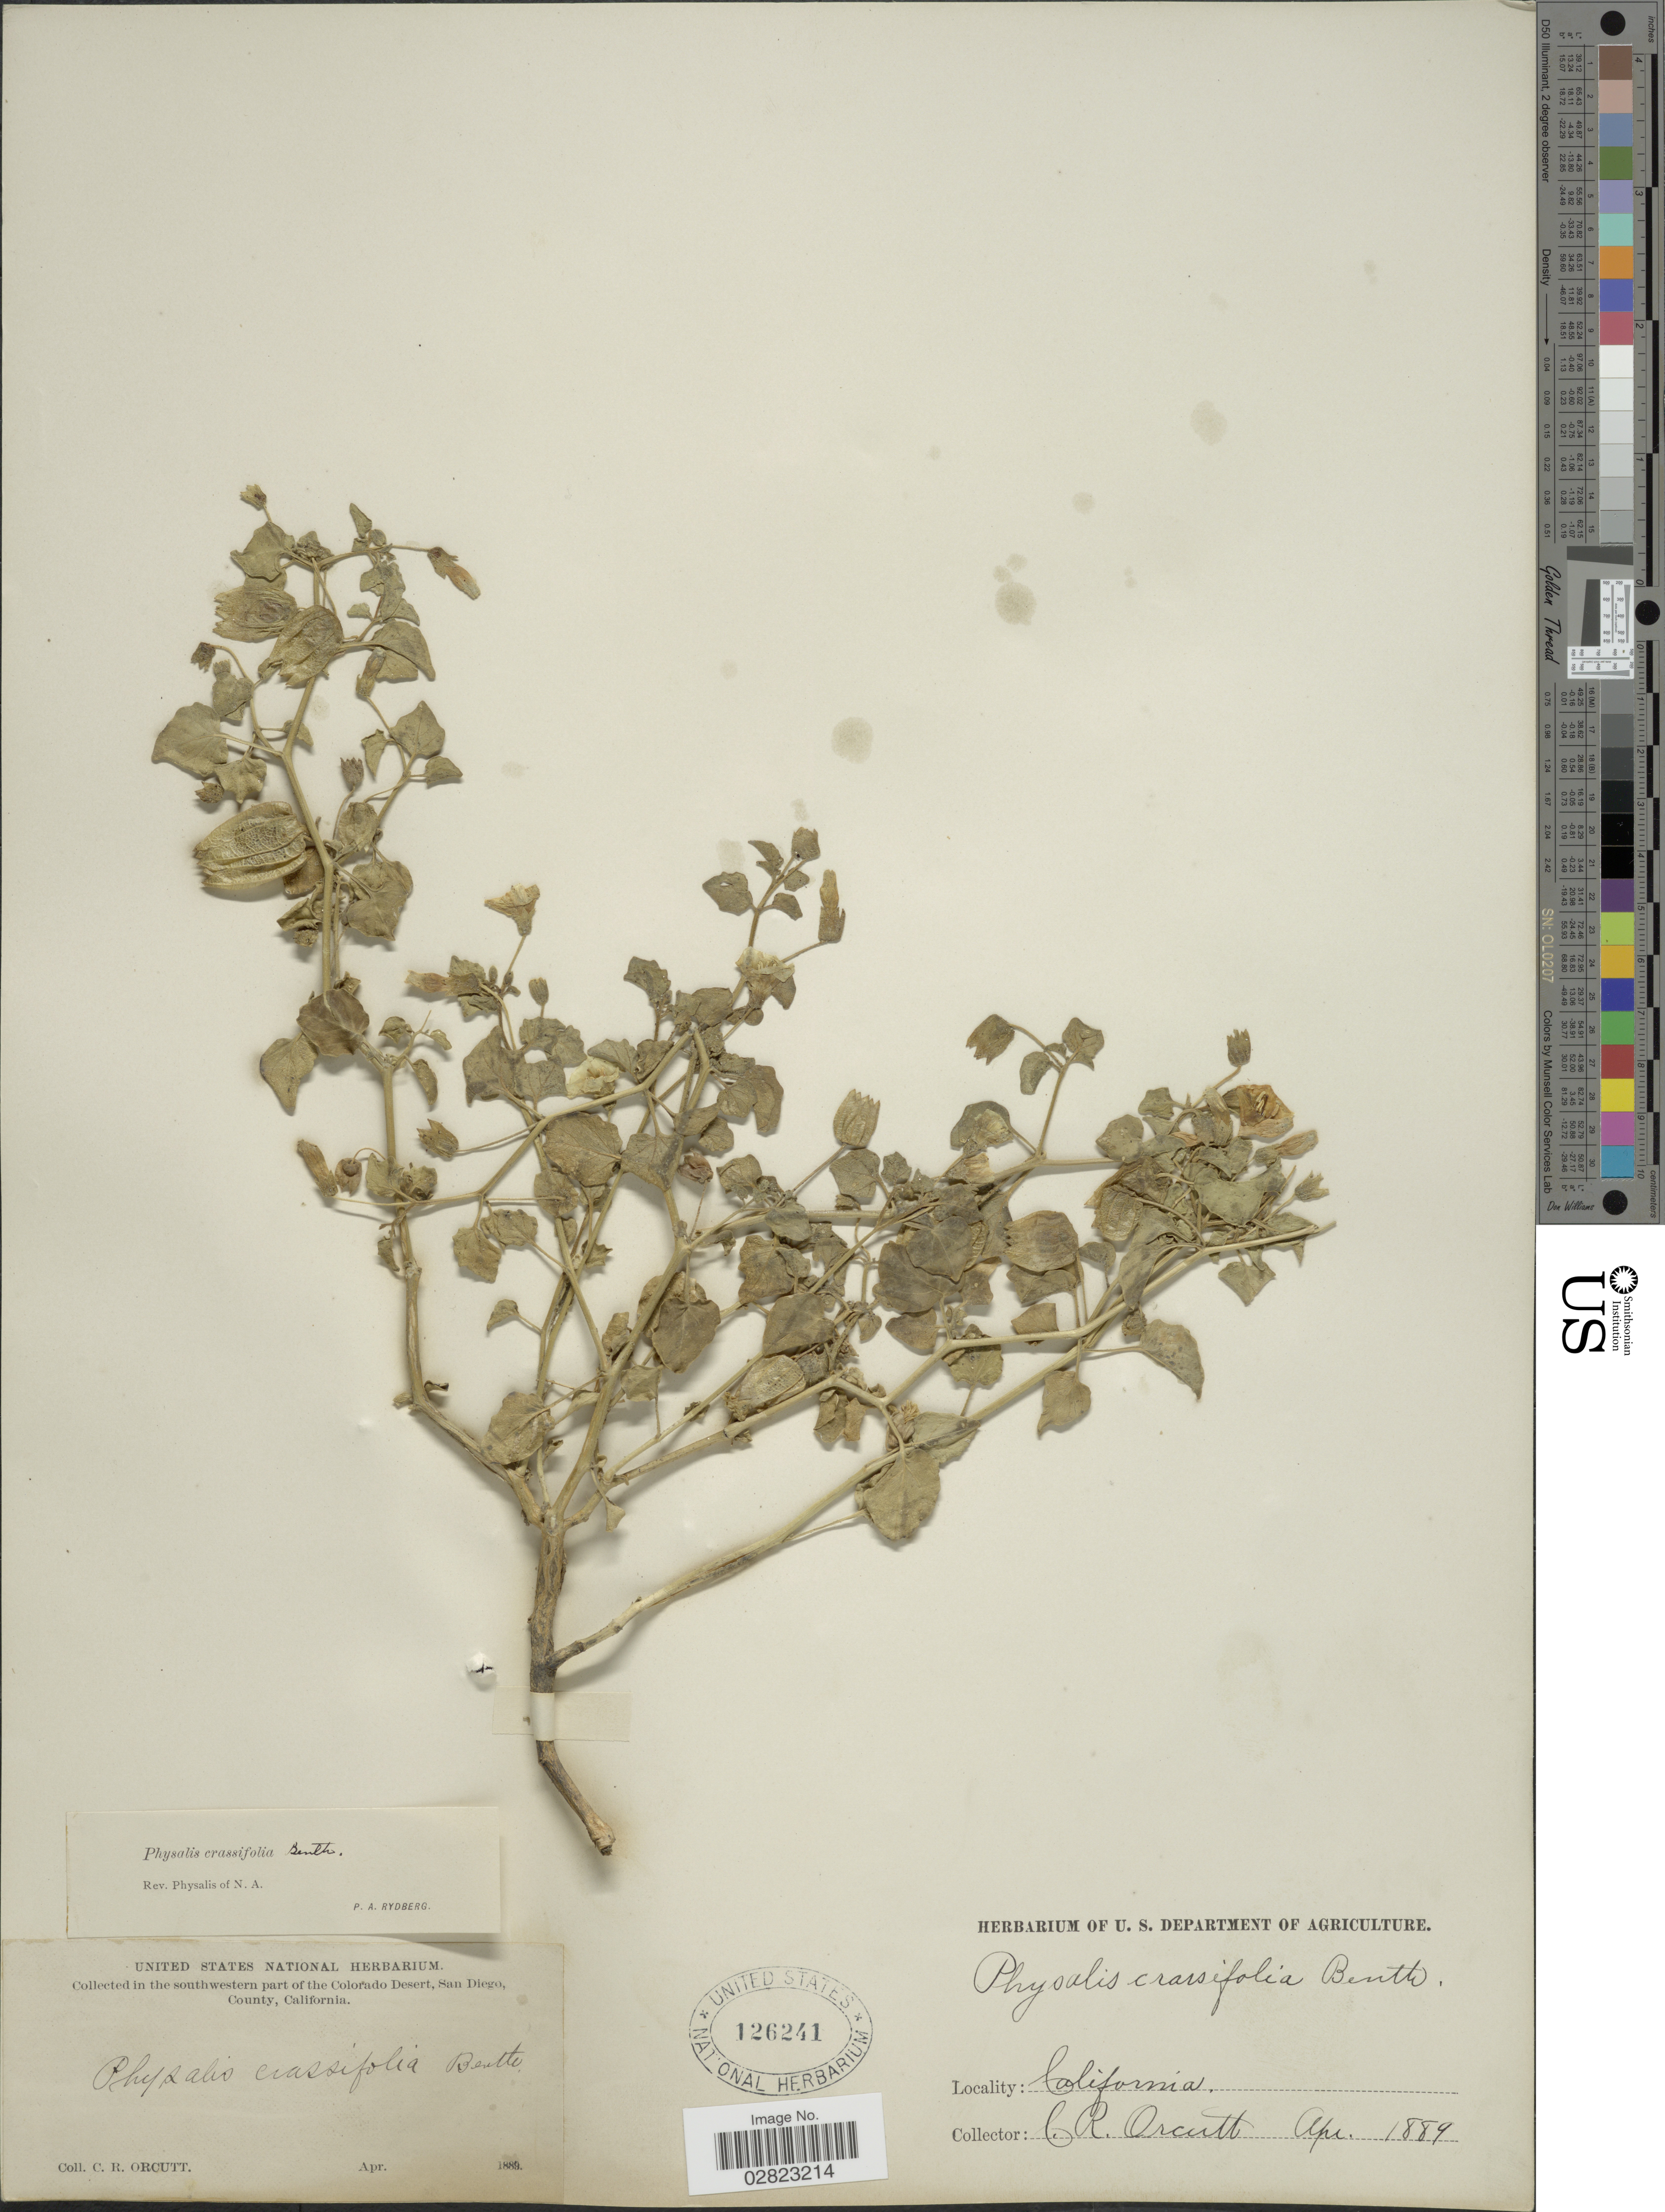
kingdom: Plantae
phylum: Tracheophyta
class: Magnoliopsida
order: Solanales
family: Solanaceae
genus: Physalis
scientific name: Physalis crassifolia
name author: Benth.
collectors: C. R. Orcutt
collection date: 1889-04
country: United States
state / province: California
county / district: San Diego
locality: Southwestern part of the Colorado Desert, San Diego, County.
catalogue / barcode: US 126241